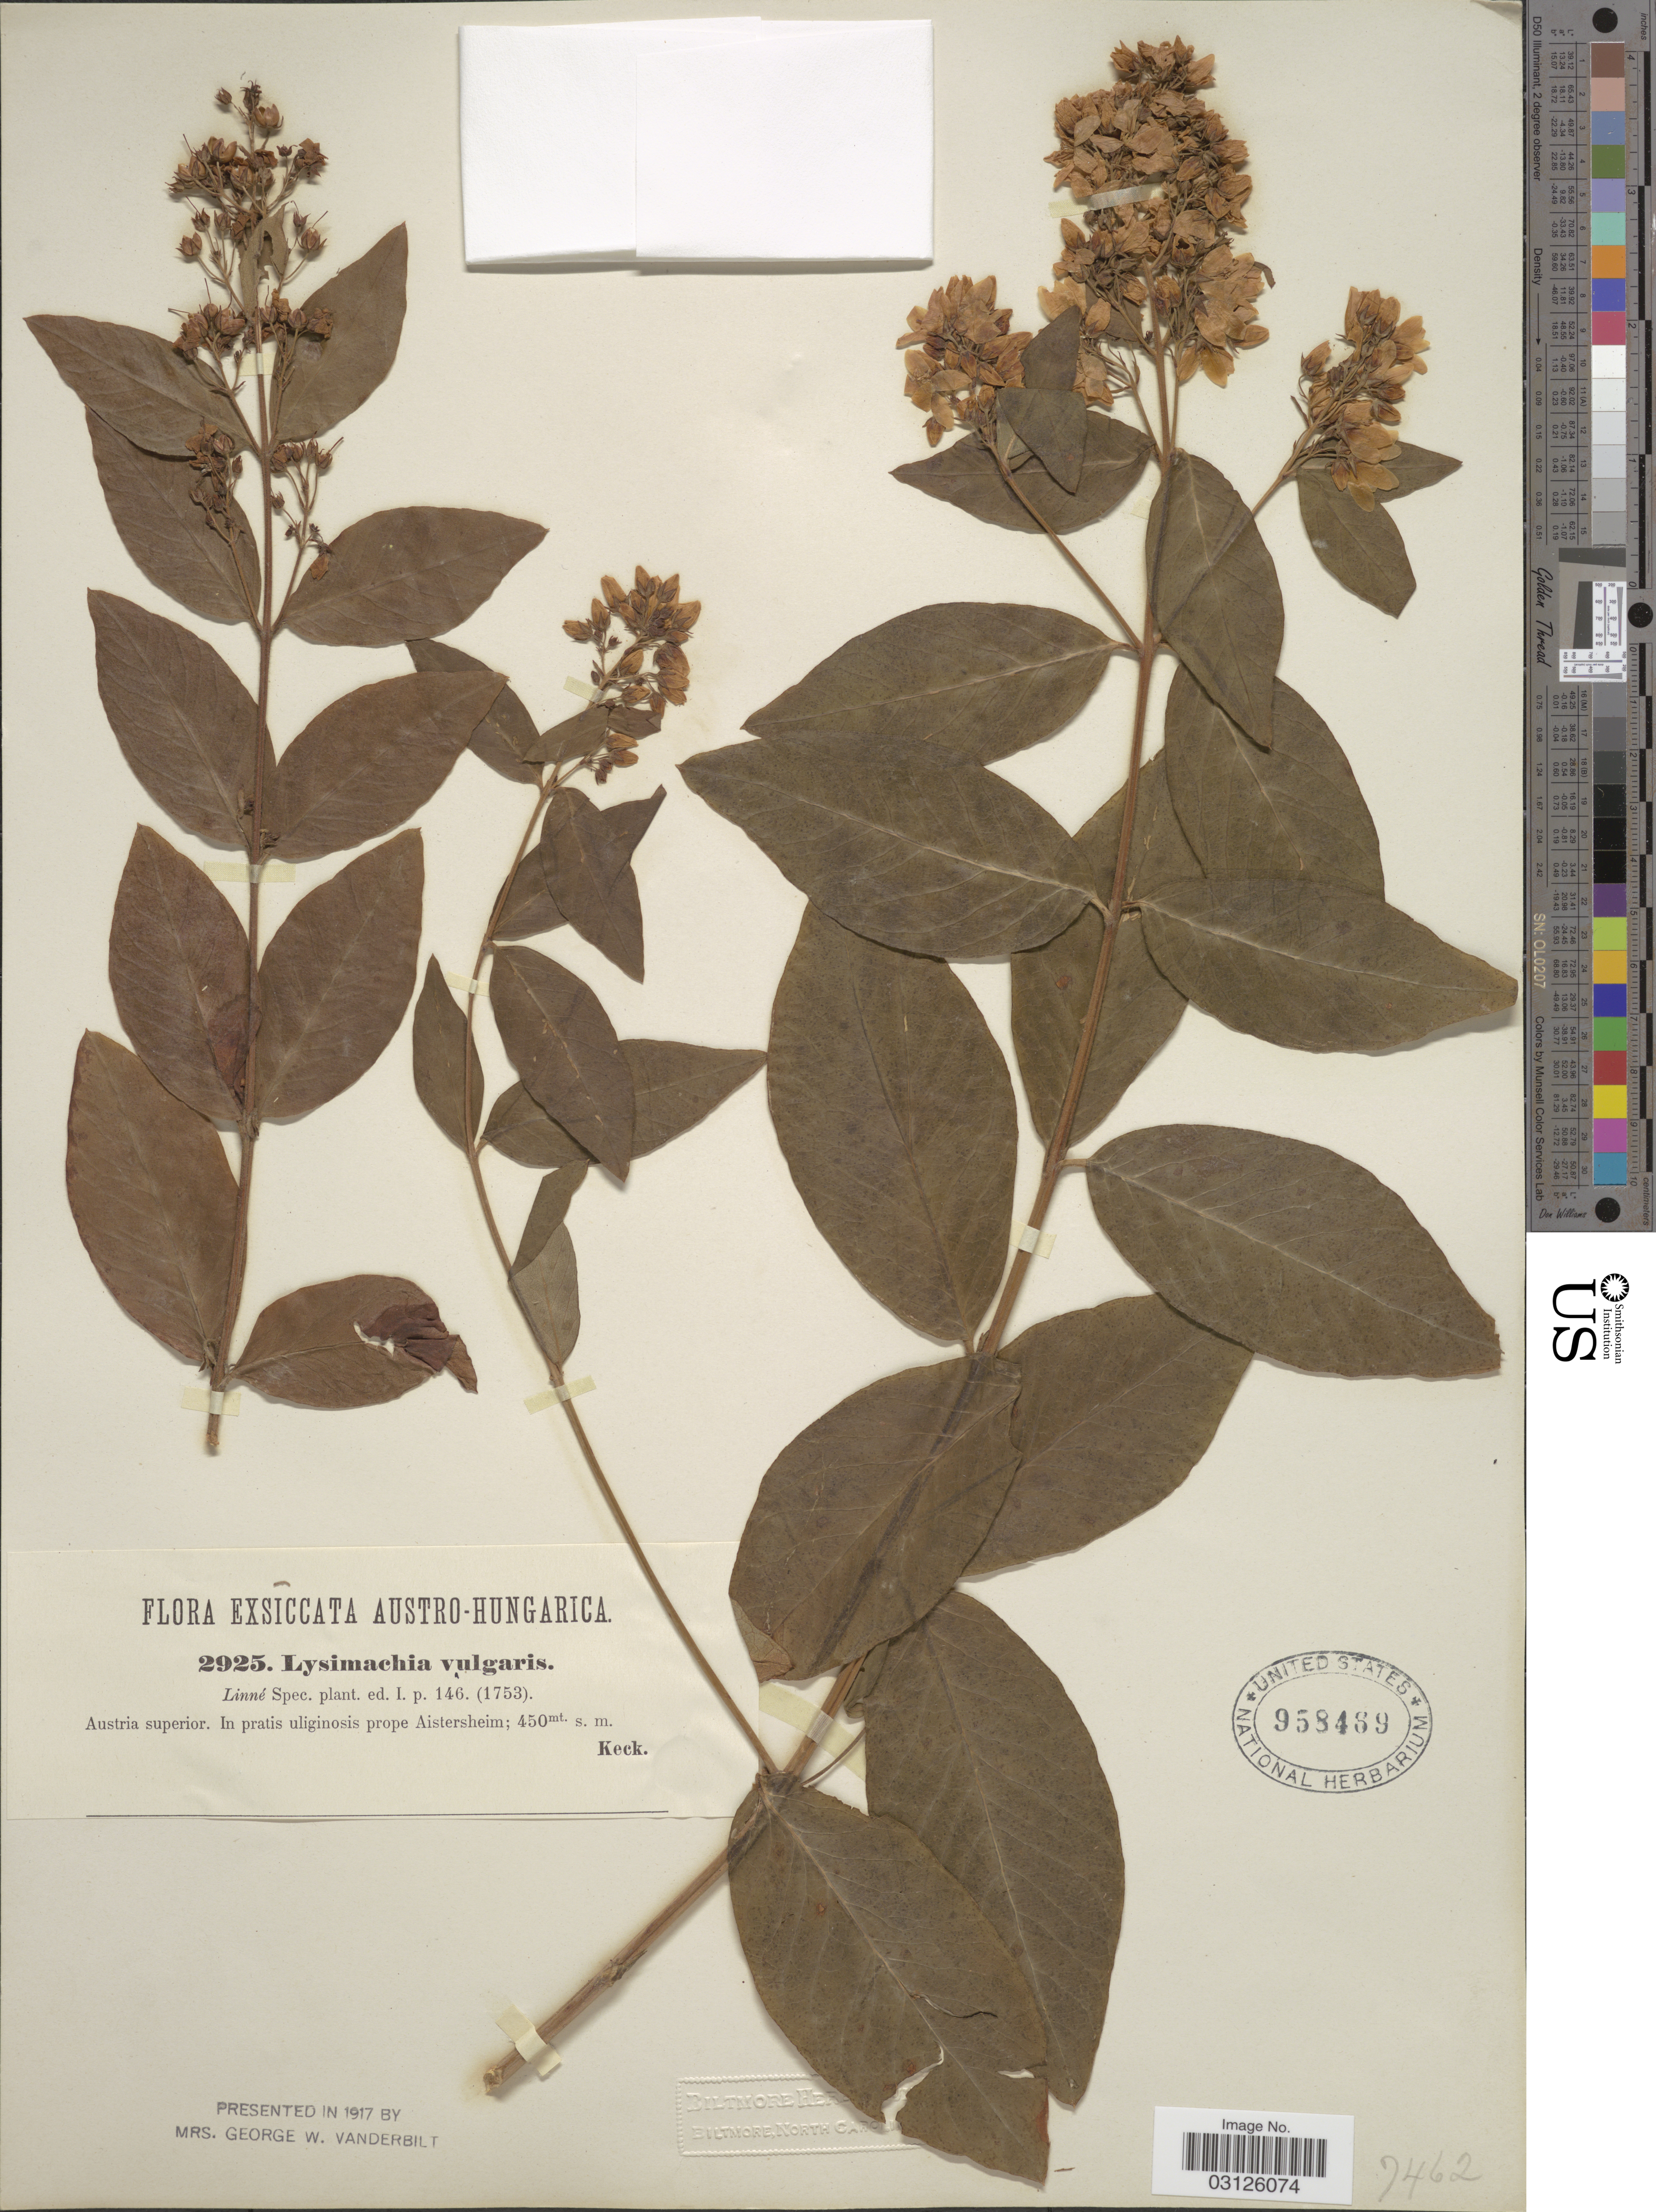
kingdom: Plantae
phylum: Tracheophyta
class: Magnoliopsida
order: Ericales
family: Primulaceae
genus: Lysimachia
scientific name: Lysimachia thyrsiflora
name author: L.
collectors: -- Keck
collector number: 2925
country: Hungary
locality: Austro-Hungarica. Austria superior. In pratis uliginosis prope Aistersheim.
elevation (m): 450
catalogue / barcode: US 958489